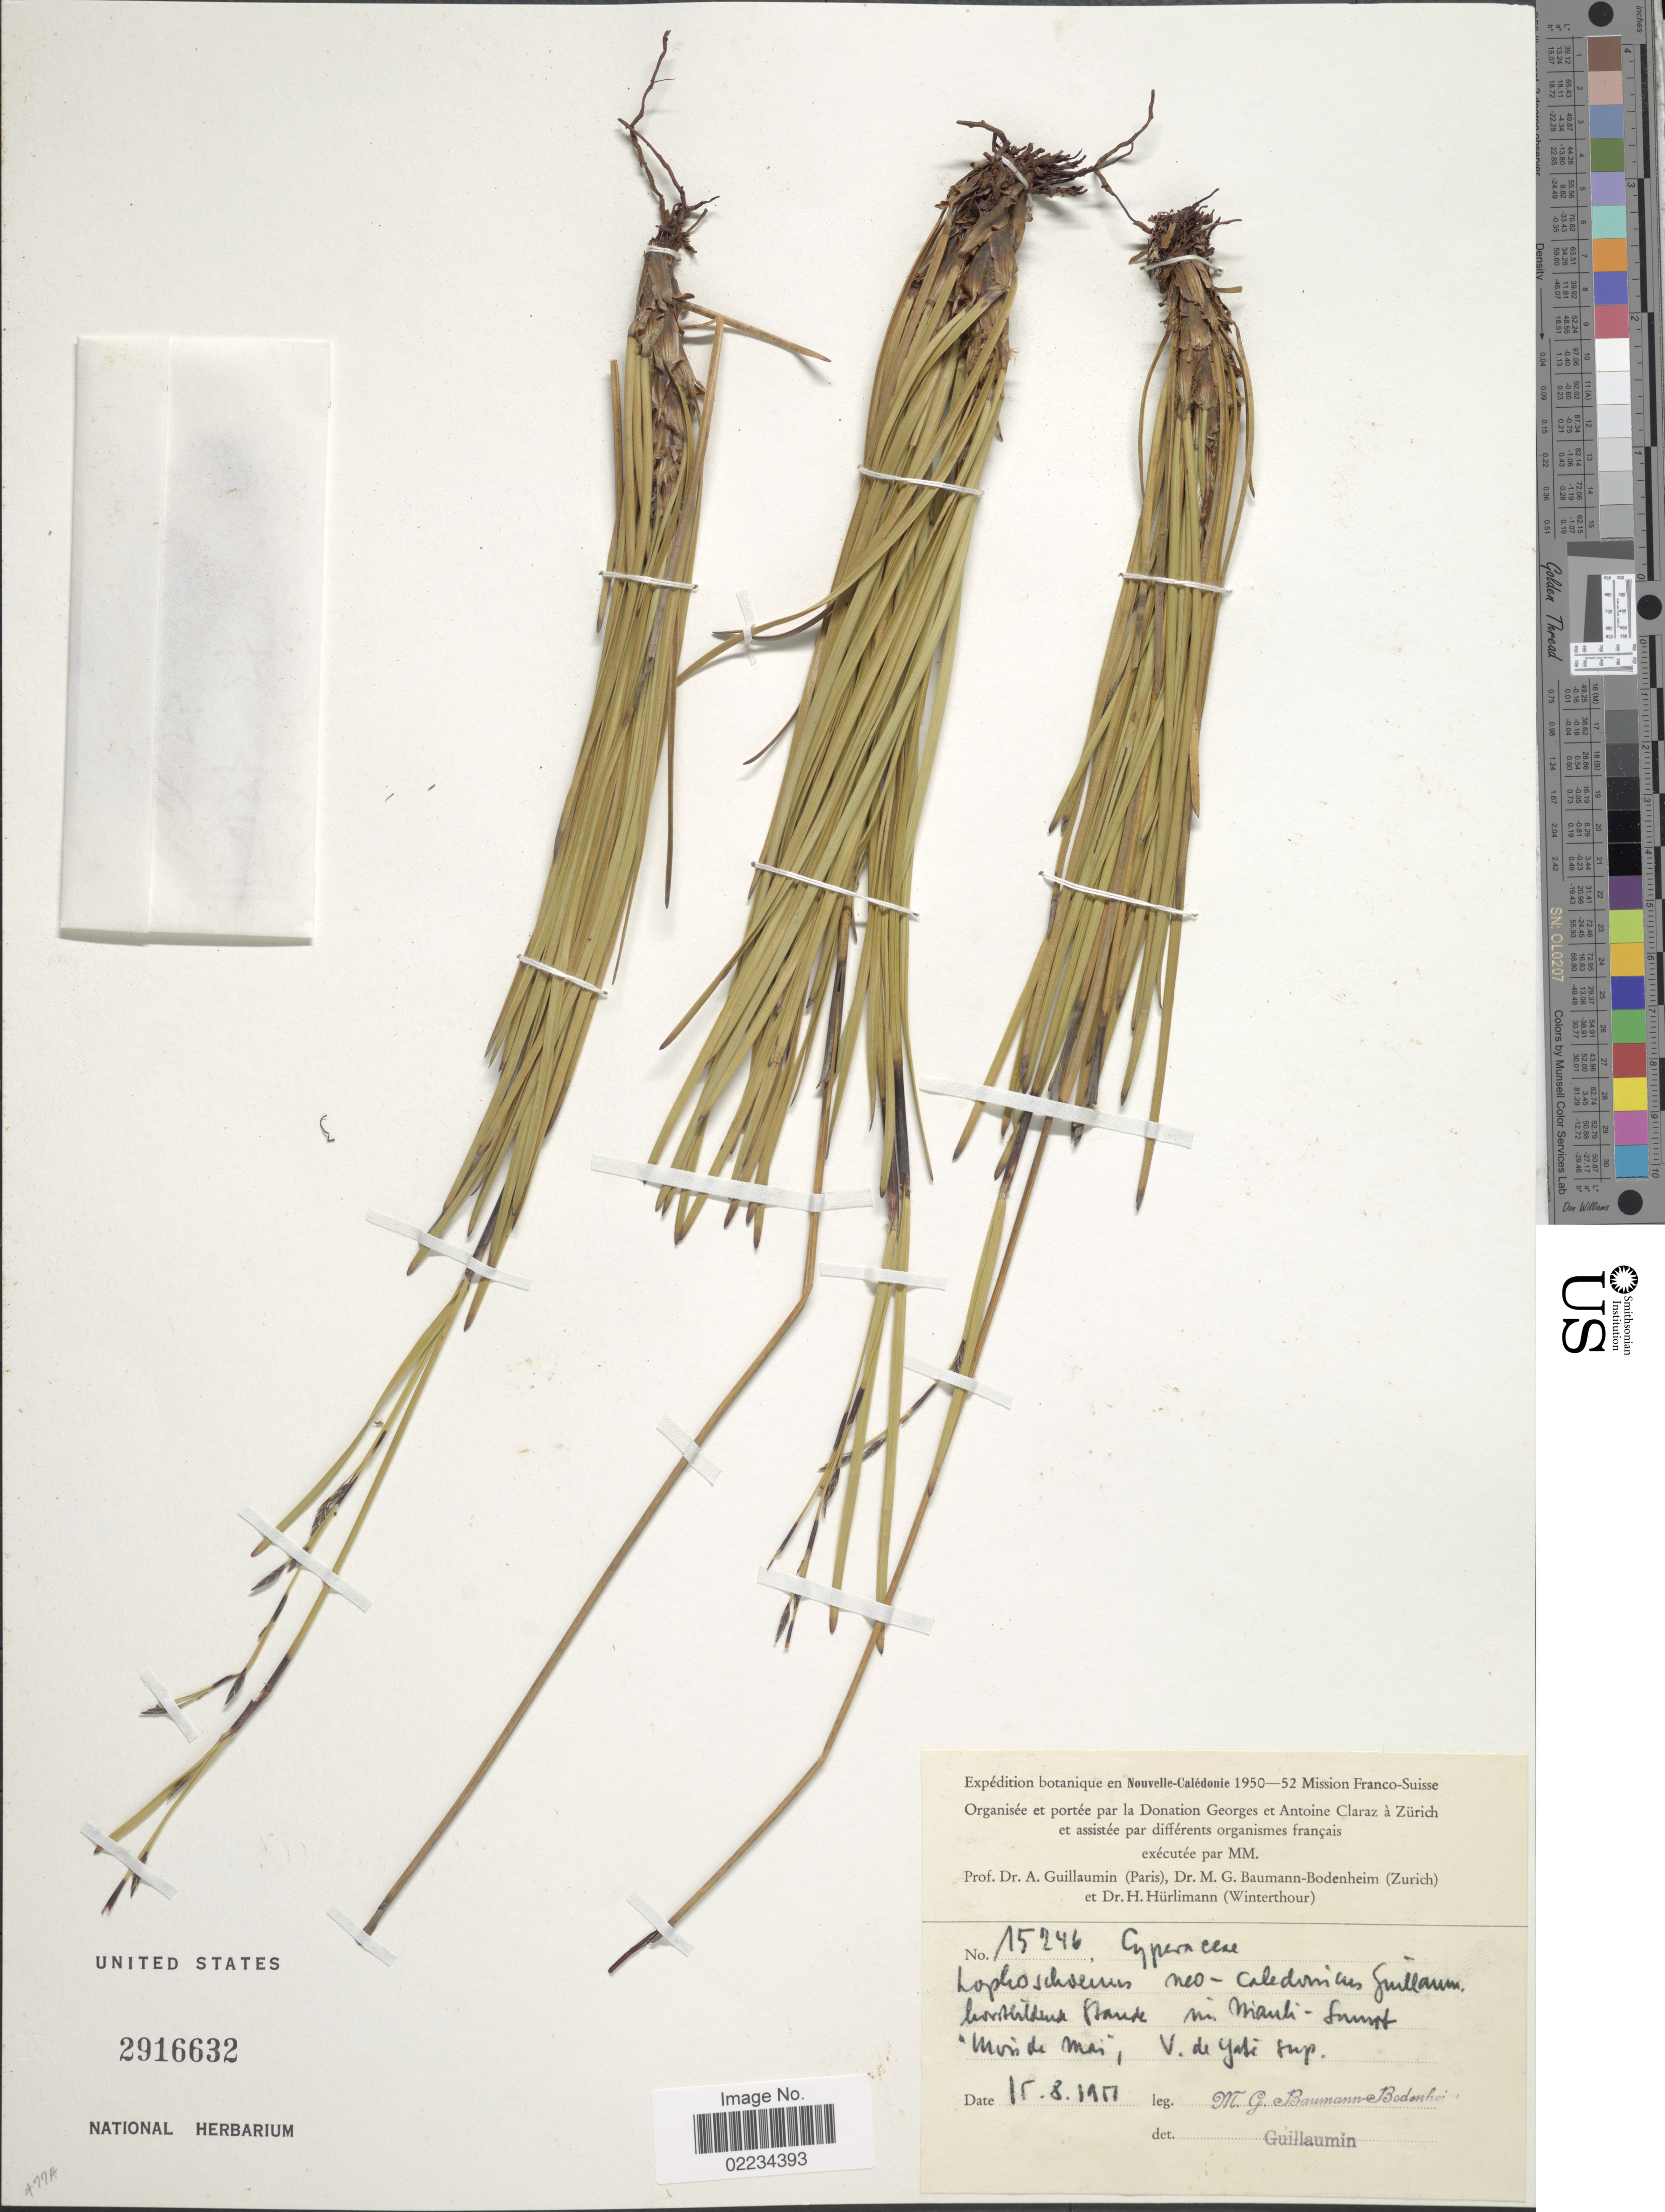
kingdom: Plantae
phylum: Tracheophyta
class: Liliopsida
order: Poales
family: Cyperaceae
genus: Schoenus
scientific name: Schoenus neocaledonicus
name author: C.B. Clarke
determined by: Strong, Mark T., (BOT), Smithsonian Institution - National Museum of Natural History (UNITED STATES)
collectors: M. G. Baumann-Bodenheim, A. Guillaumin & H. Hürlimann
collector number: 15246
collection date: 1951-08-15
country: New Caledonia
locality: [illegible text], V. de Yaté sup[interpreted]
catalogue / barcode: US 2916632